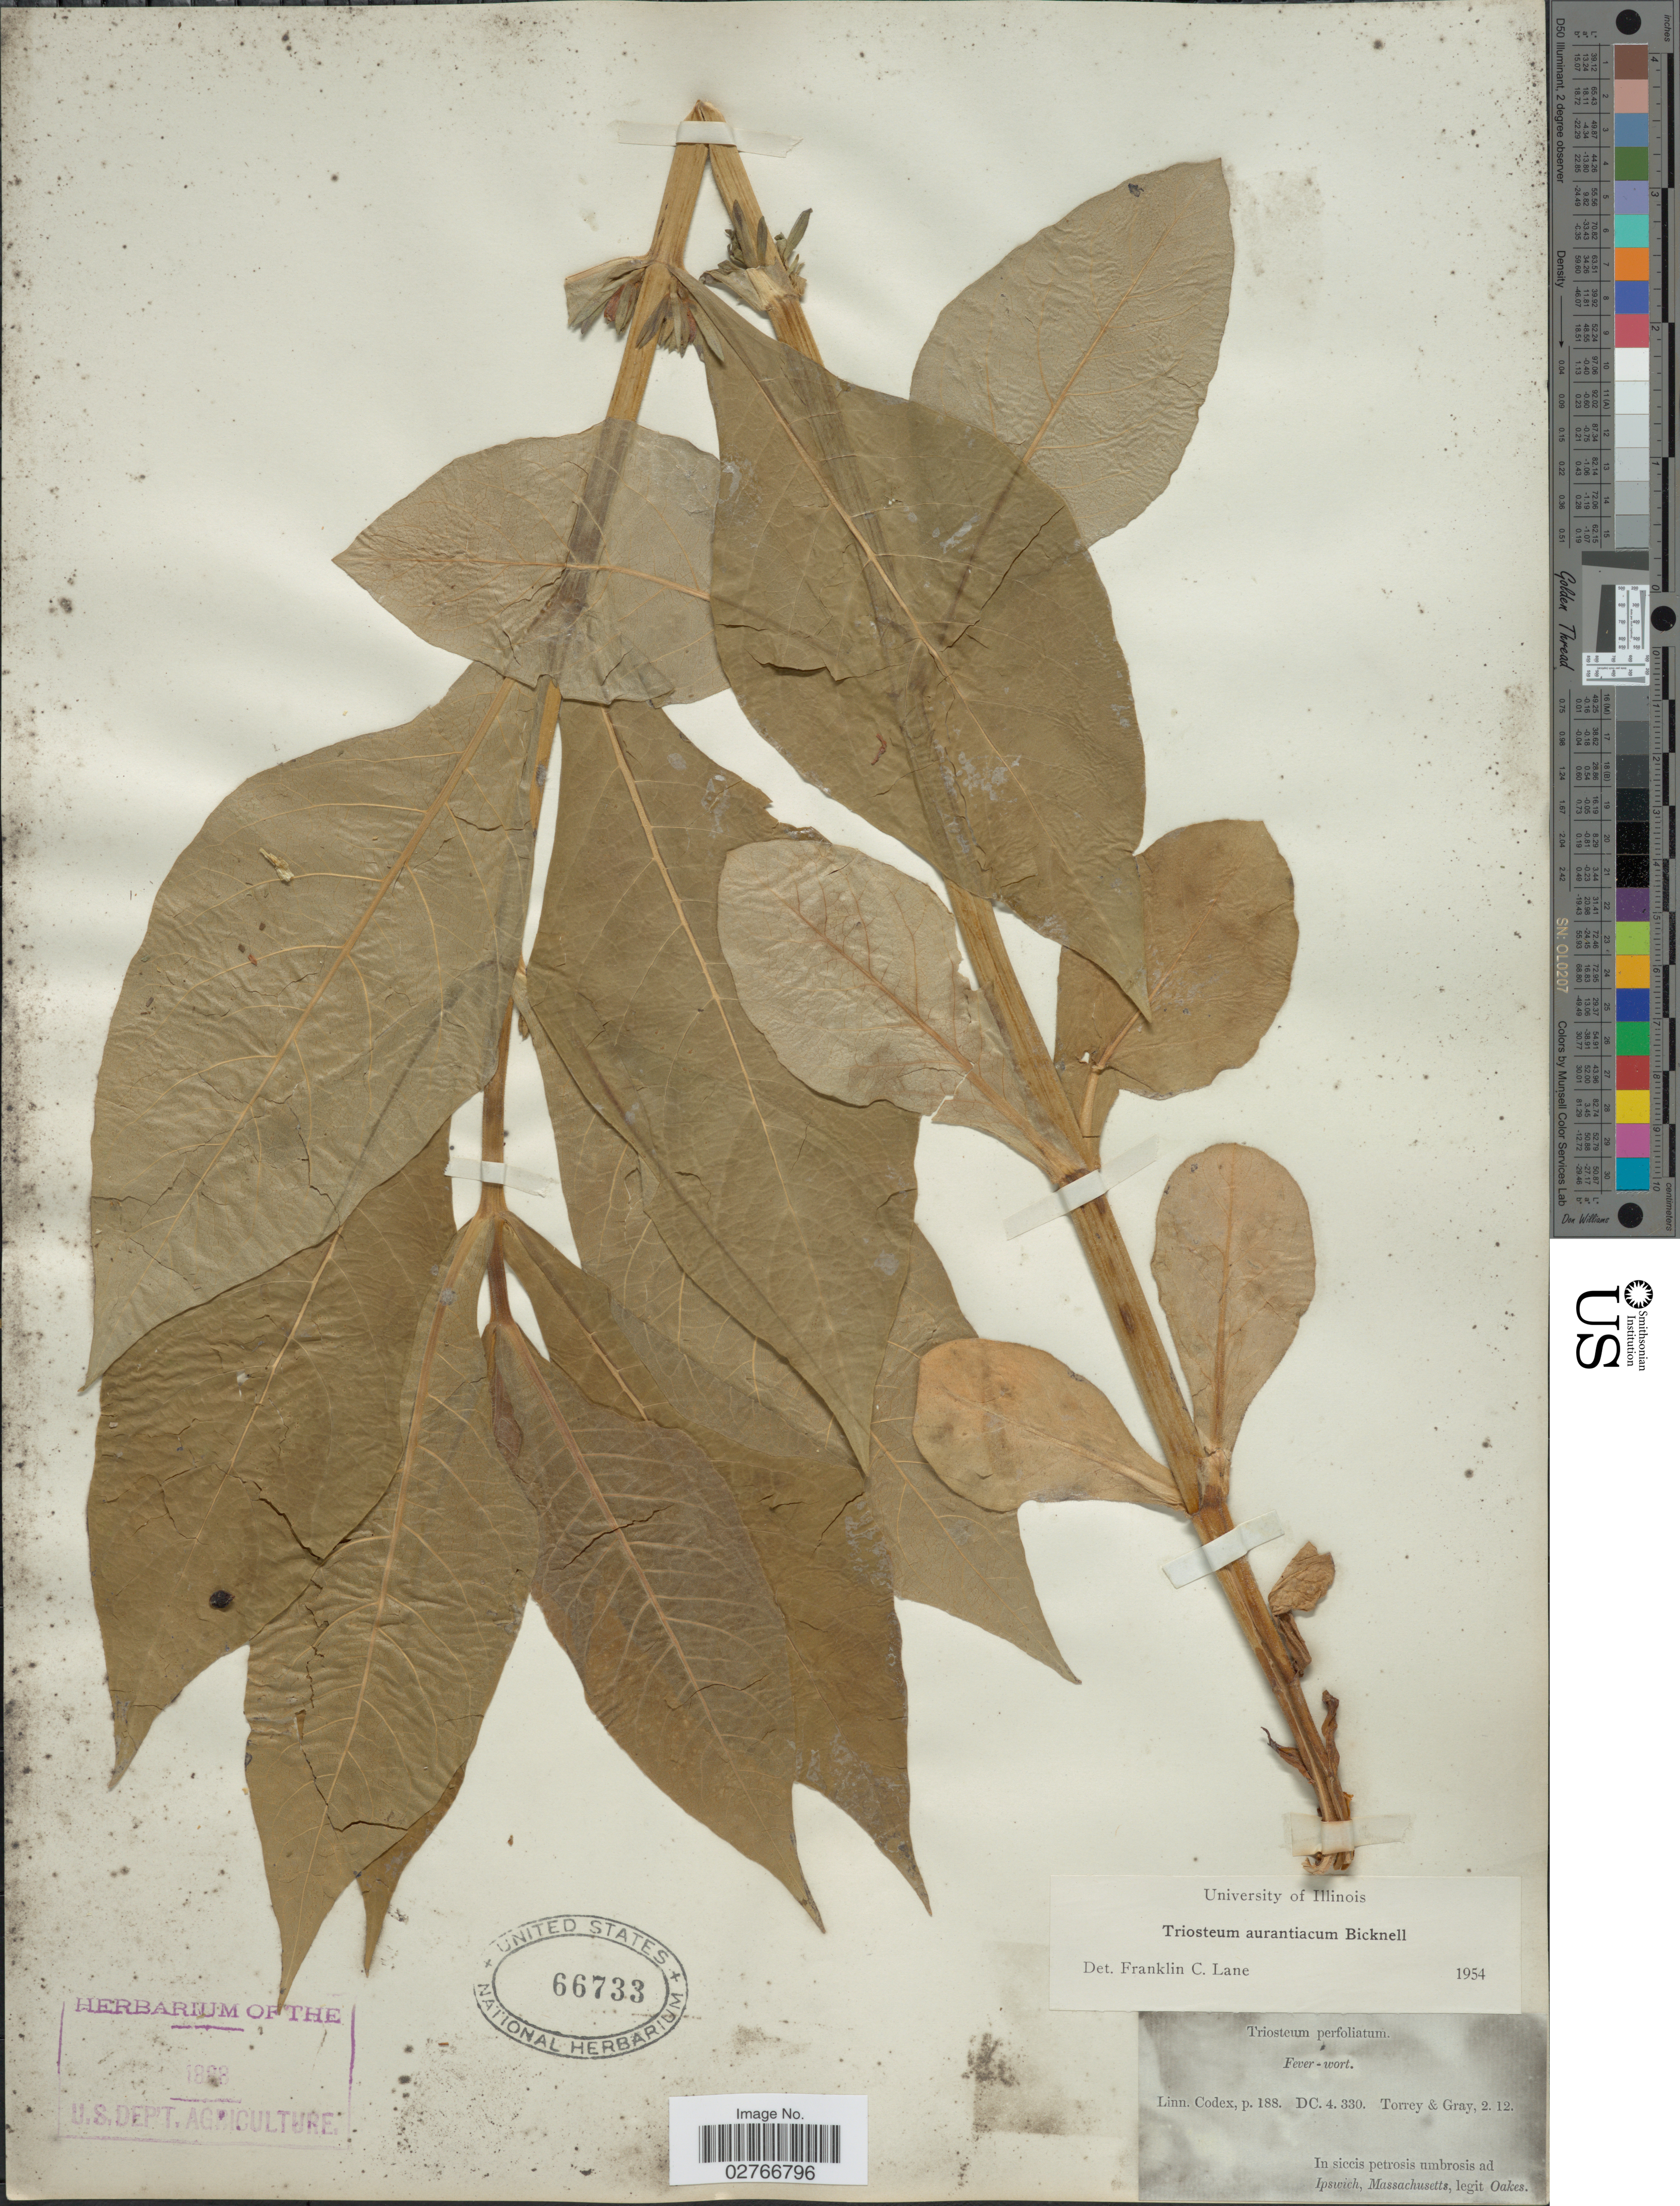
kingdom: Plantae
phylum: Tracheophyta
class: Magnoliopsida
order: Dipsacales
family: Caprifoliaceae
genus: Triosteum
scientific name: Triosteum aurantiacum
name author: E.P. Bicknell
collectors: -. Oakes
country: United States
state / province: Massachusetts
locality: Ipswich.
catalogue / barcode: US 66733